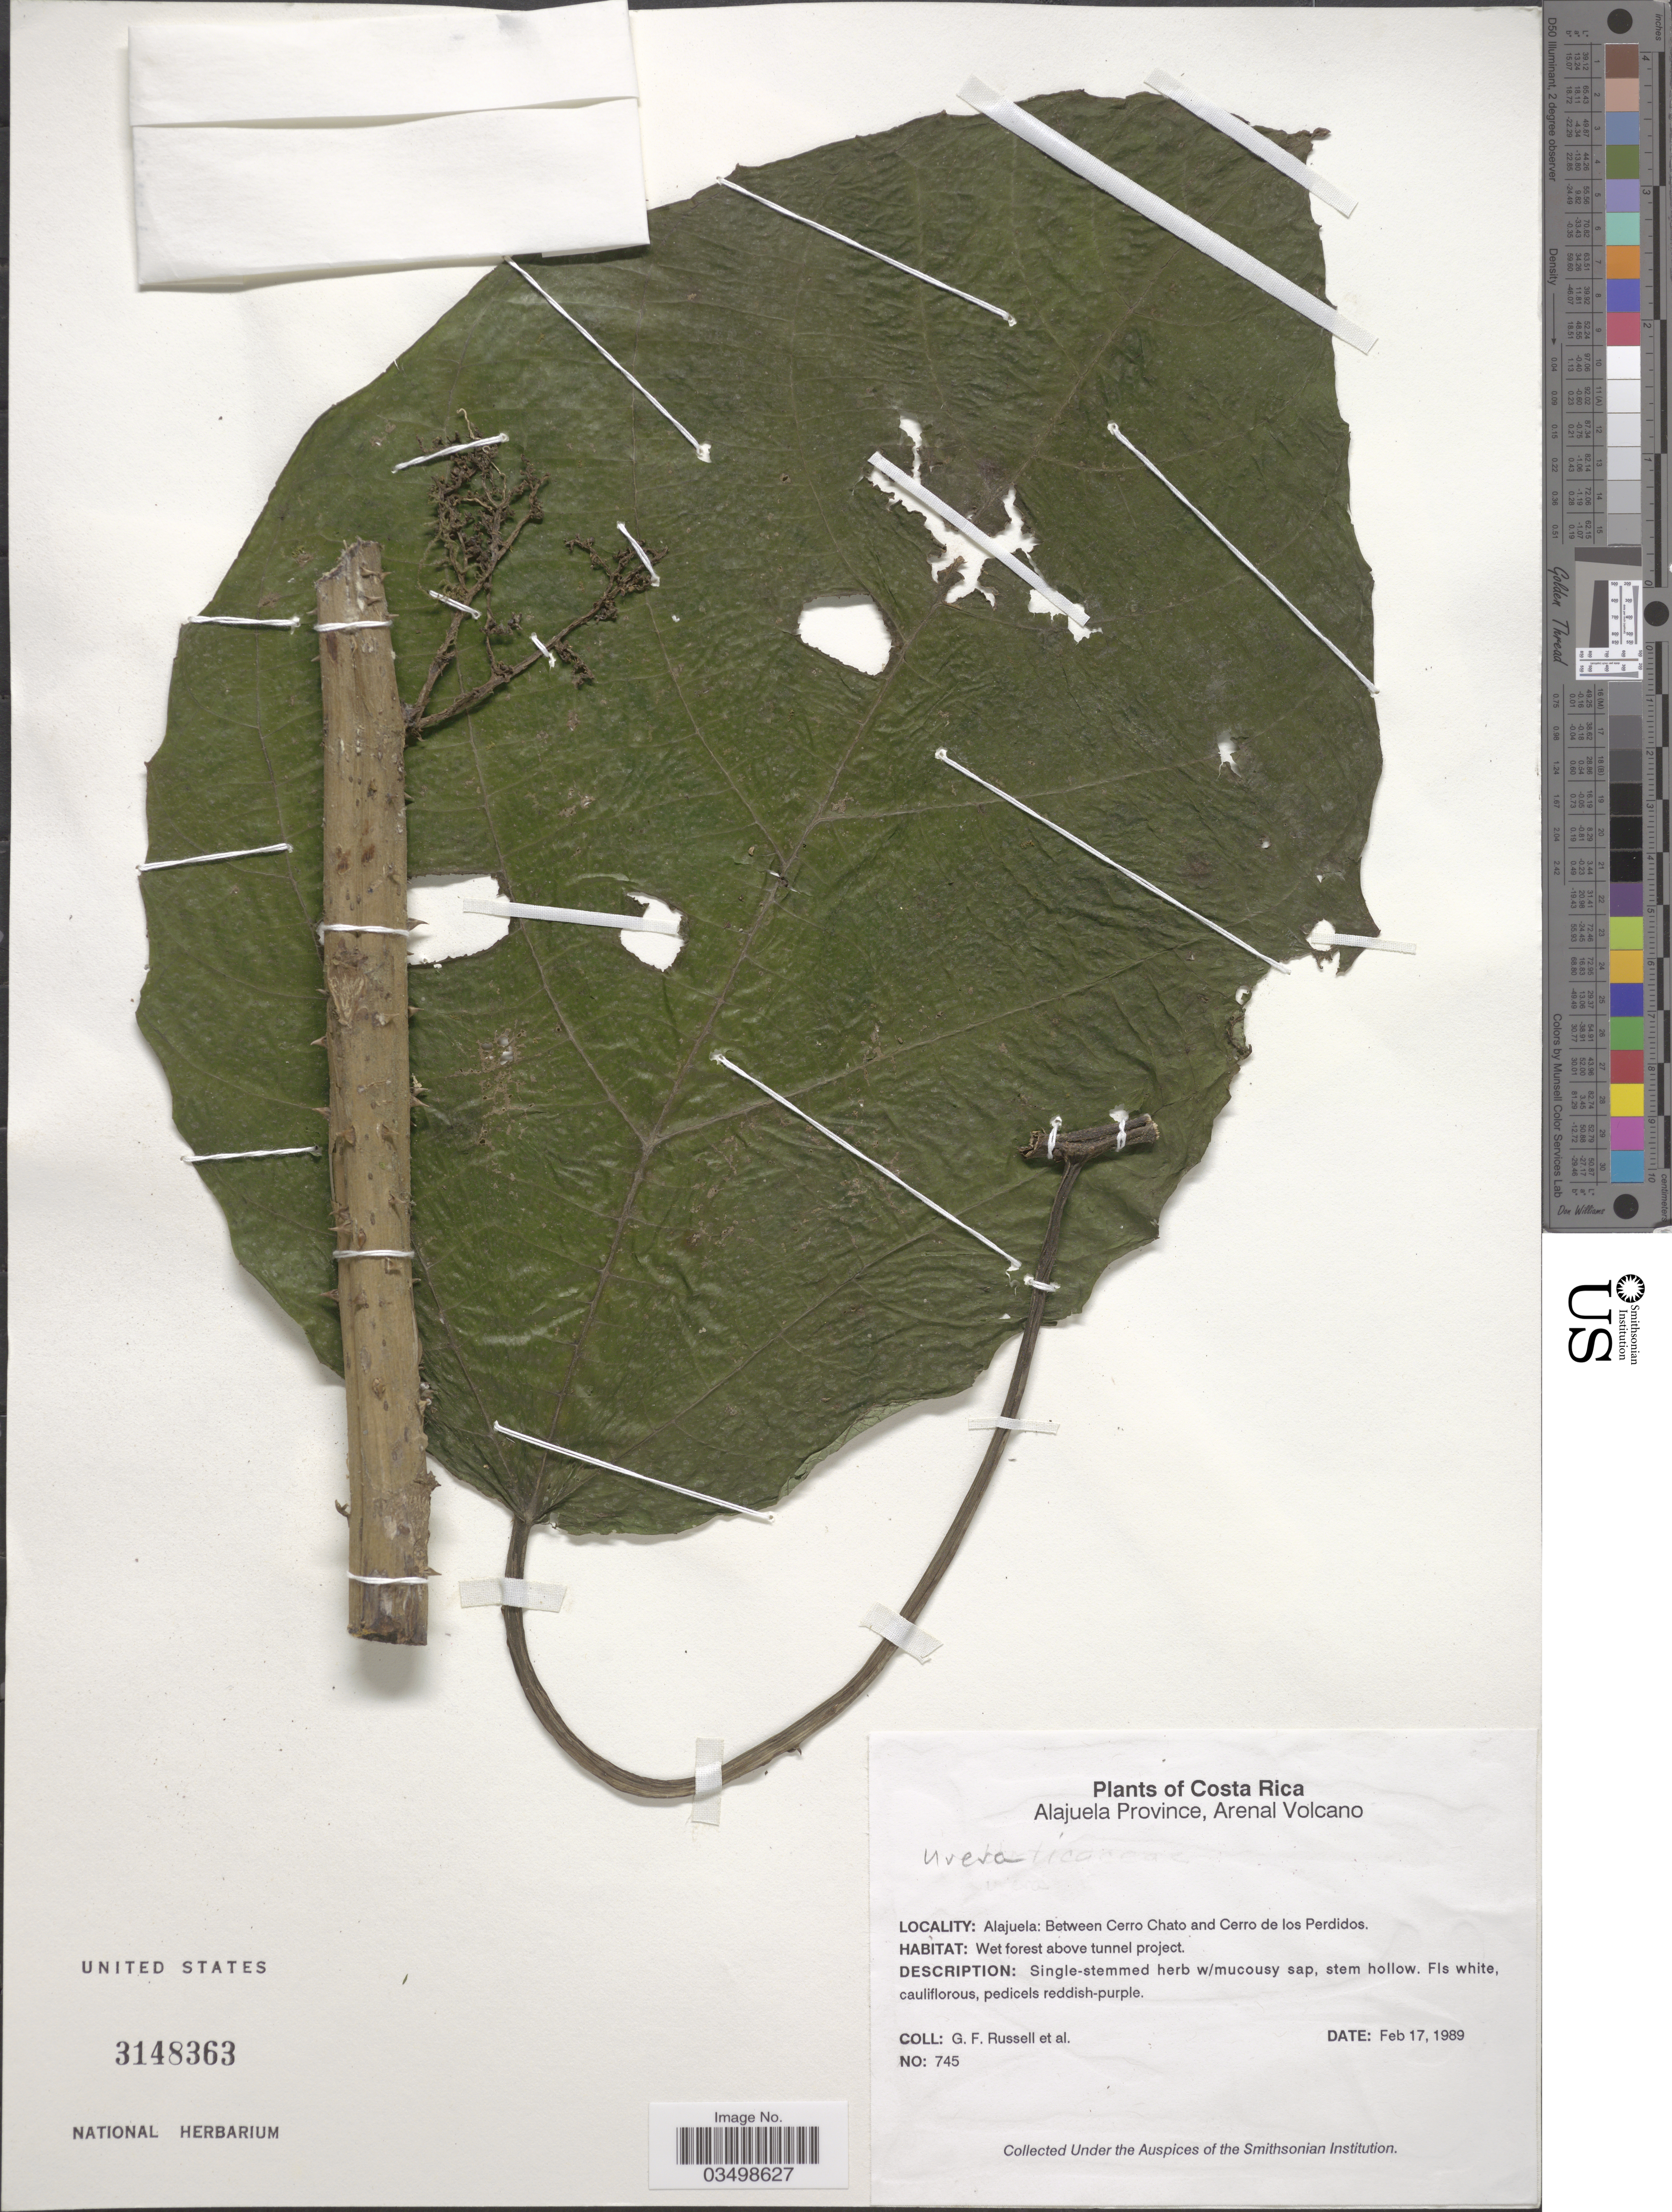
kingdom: Plantae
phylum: Tracheophyta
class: Magnoliopsida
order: Rosales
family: Urticaceae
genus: Urera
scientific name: Urera sp.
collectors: G. Russell & et al.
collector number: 745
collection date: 1989-02-17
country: Costa Rica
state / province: Alajuela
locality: Arenal Volcano. Between Cerro Chato and Cerro de los Perdidos.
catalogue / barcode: US 3148363